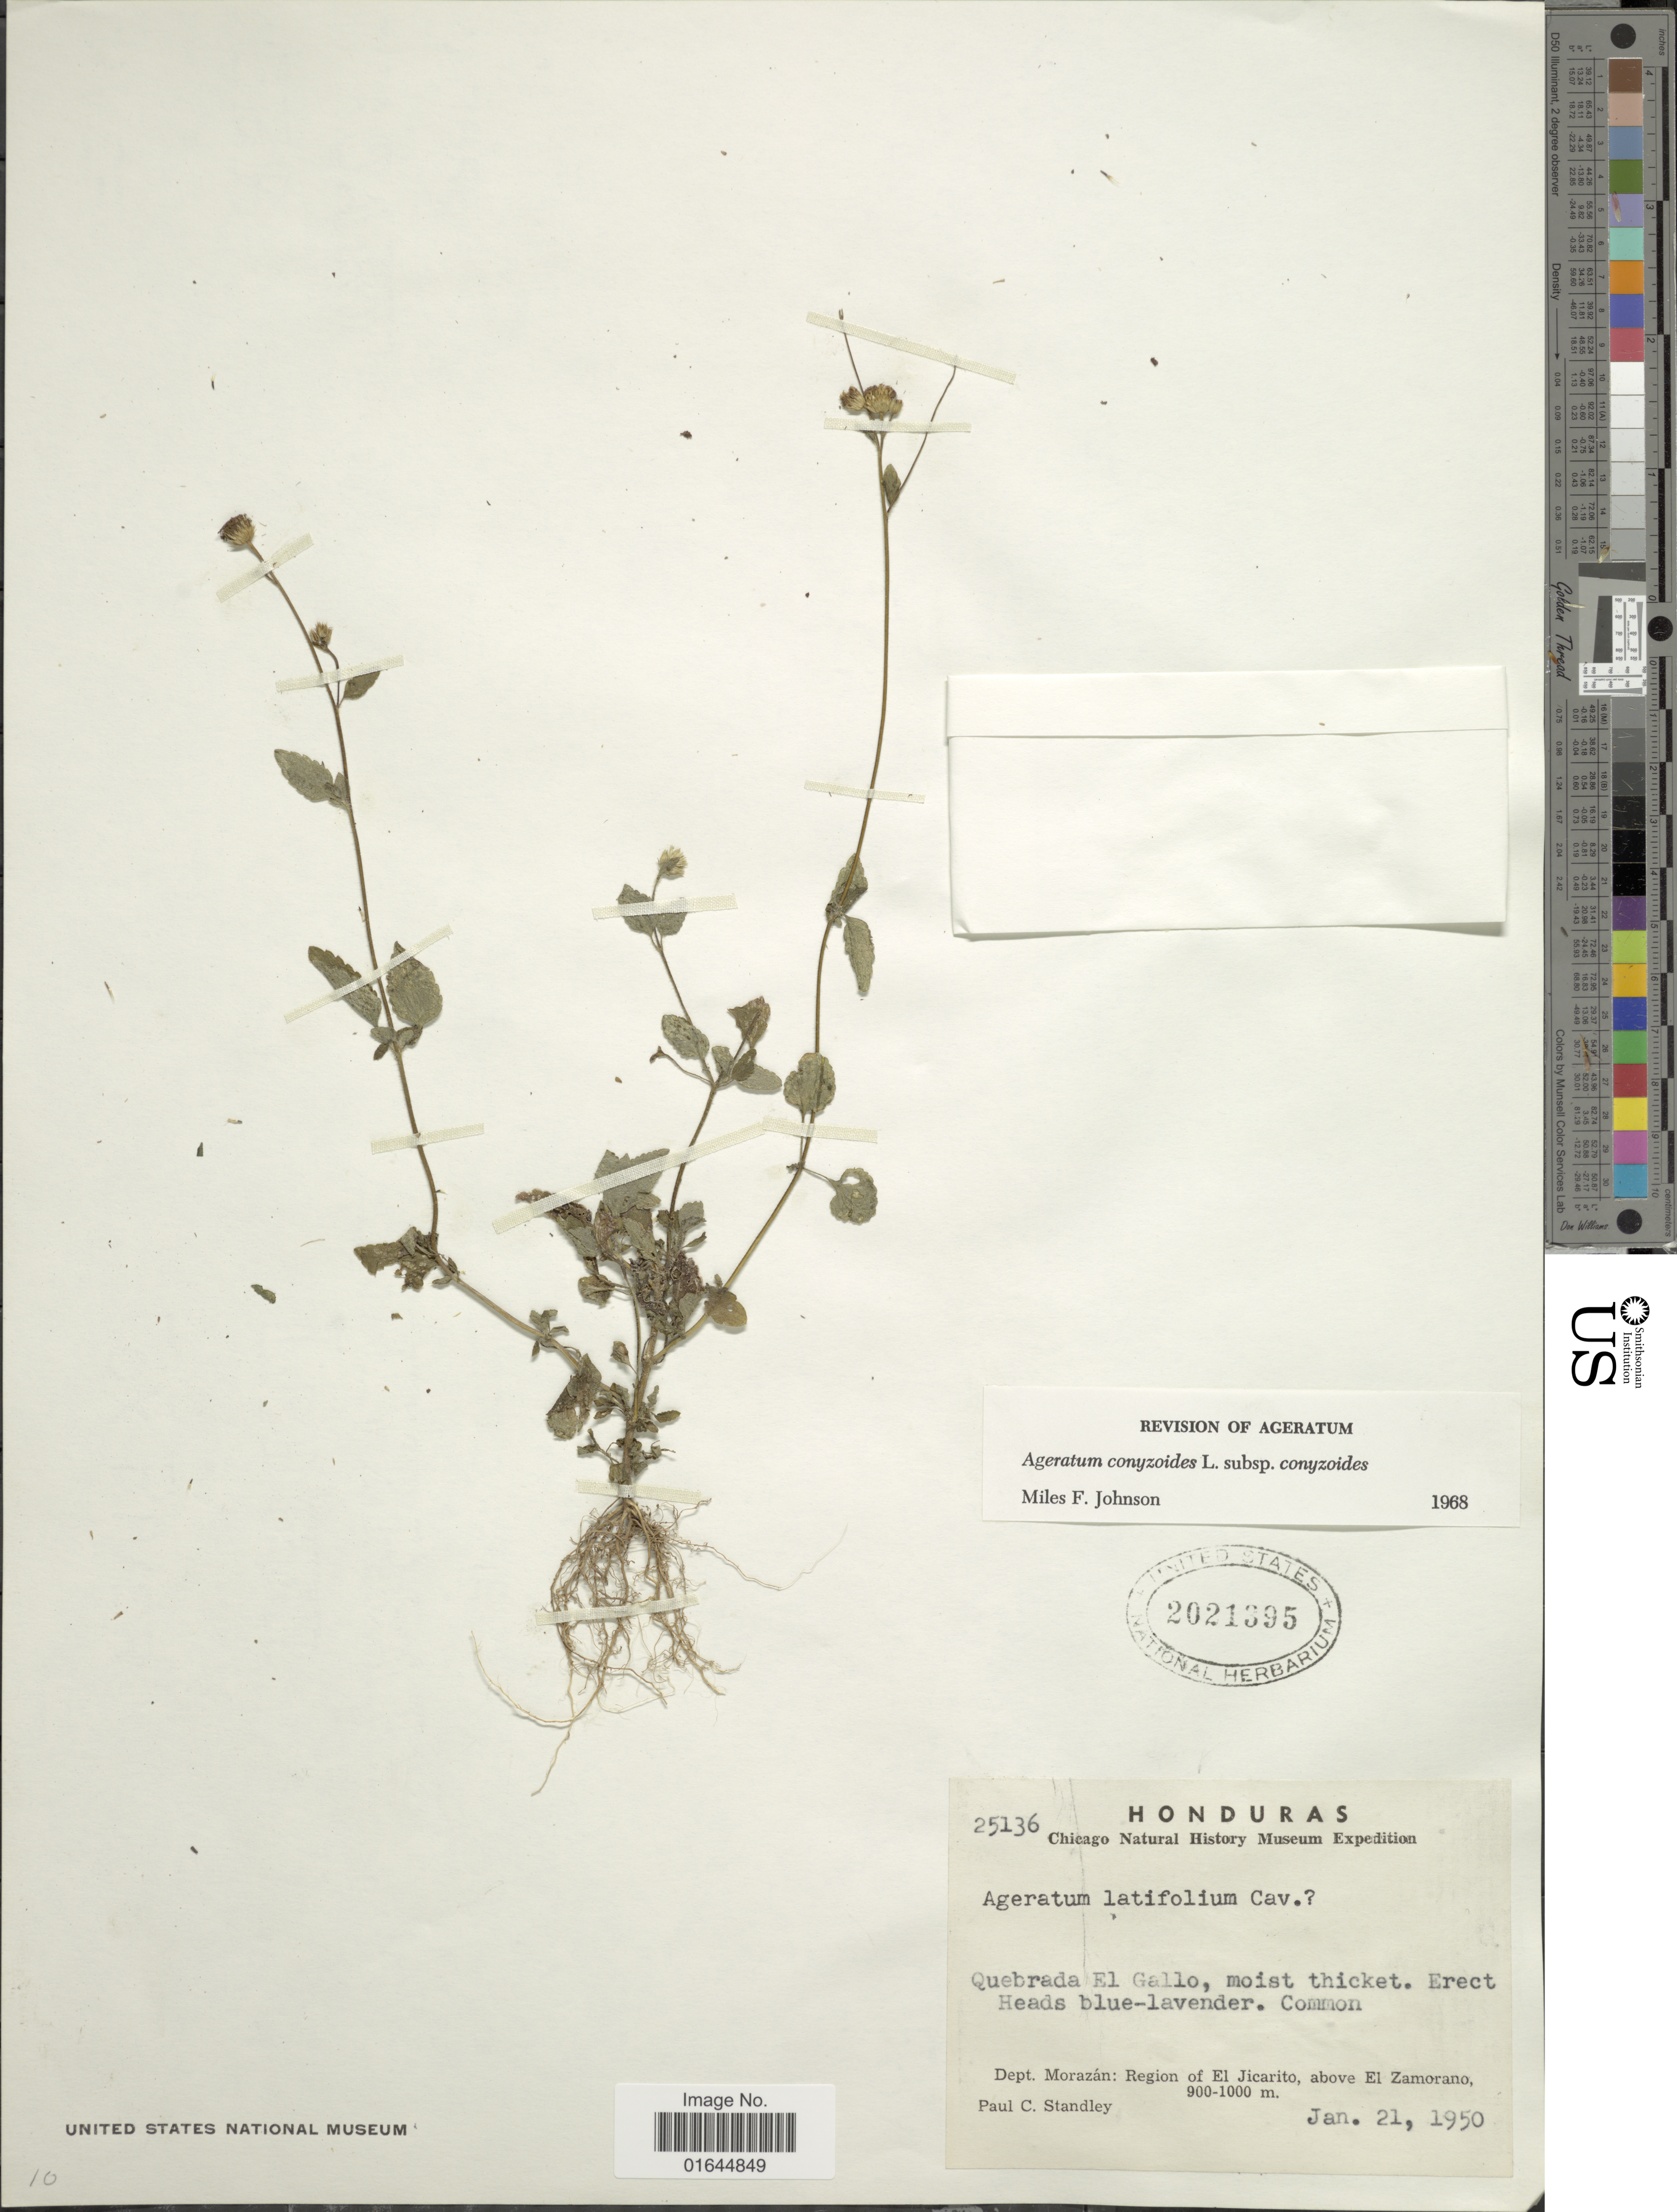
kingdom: Plantae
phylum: Tracheophyta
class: Magnoliopsida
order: Asterales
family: Asteraceae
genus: Ageratum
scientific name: Ageratum houstonianum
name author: Mill.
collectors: P. C. Standley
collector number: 25136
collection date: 1950-01-21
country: Honduras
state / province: Fco. Morazán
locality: Honduras, Morazán: region of El Jicarito, above El Zamorano.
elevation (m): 900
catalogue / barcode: US 2021395